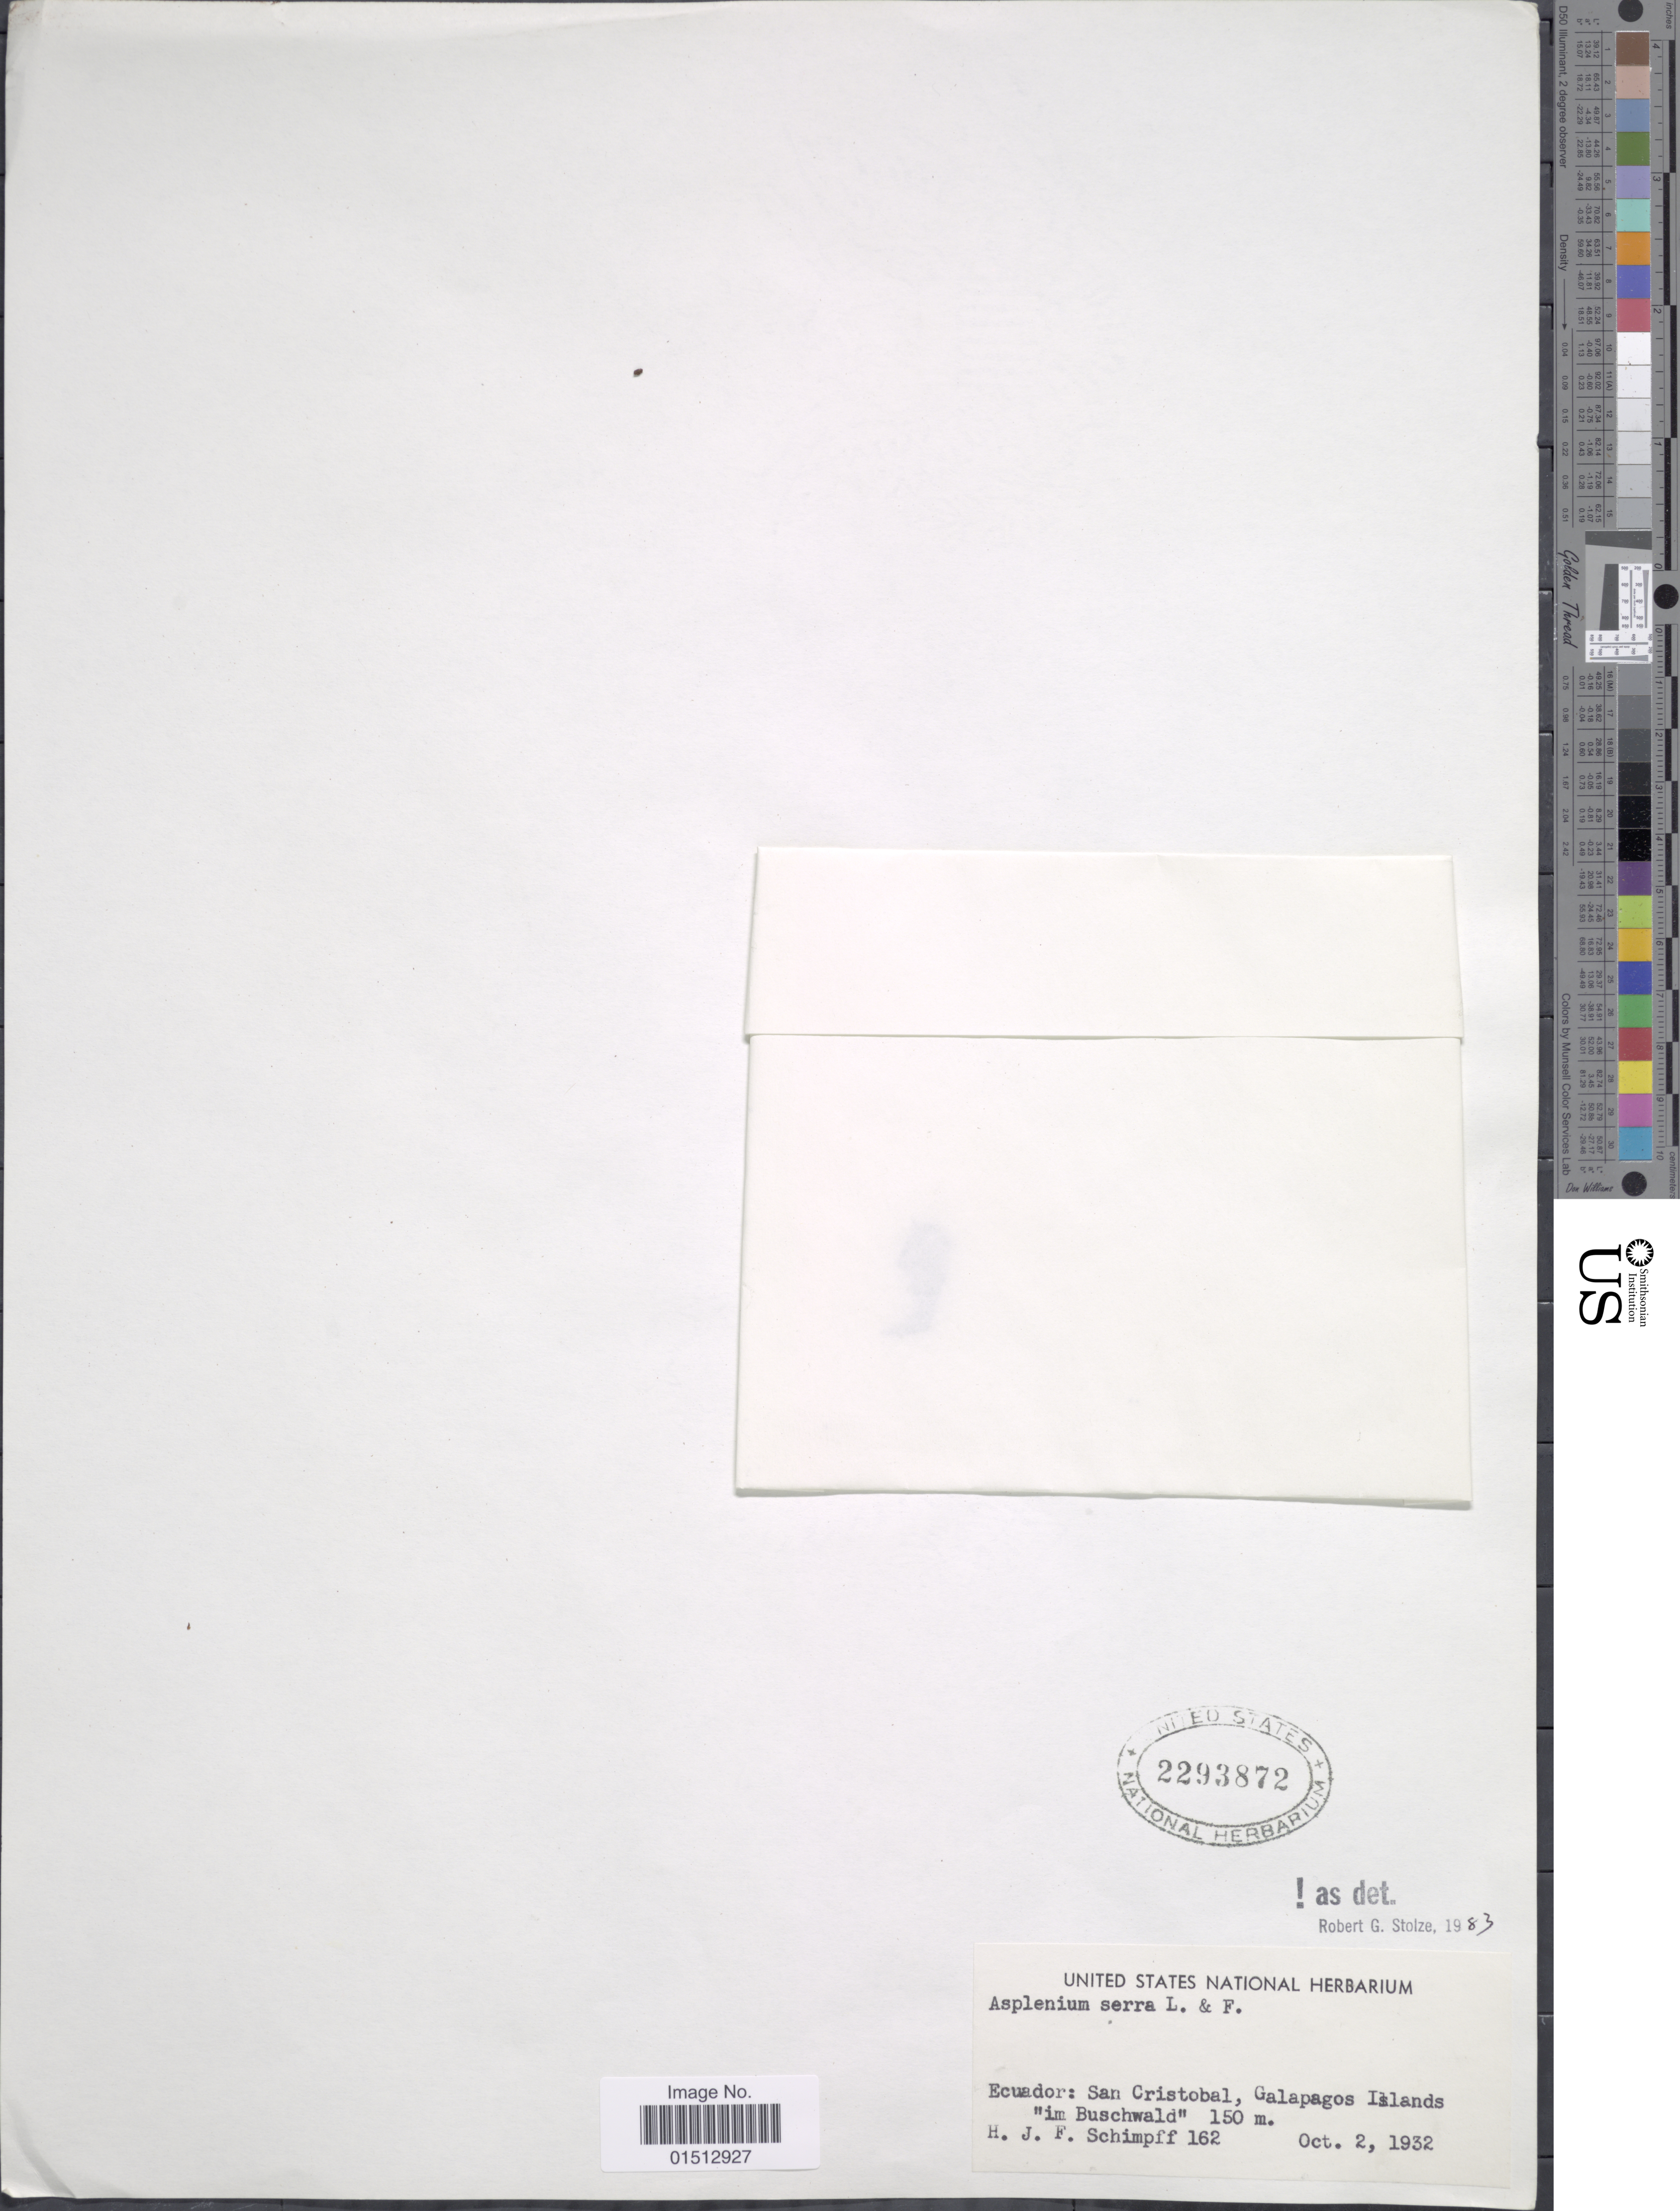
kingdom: Plantae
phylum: Tracheophyta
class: Polypodiopsida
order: Polypodiales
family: Aspleniaceae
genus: Asplenium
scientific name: Asplenium serra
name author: Langsd. & Fisch.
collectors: H. Schimpff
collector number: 162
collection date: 1932-10-02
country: Ecuador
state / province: Colón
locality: Ecuador: San Cristobal, Galapos Islands "Buschwald".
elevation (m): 150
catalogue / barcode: US 2293872